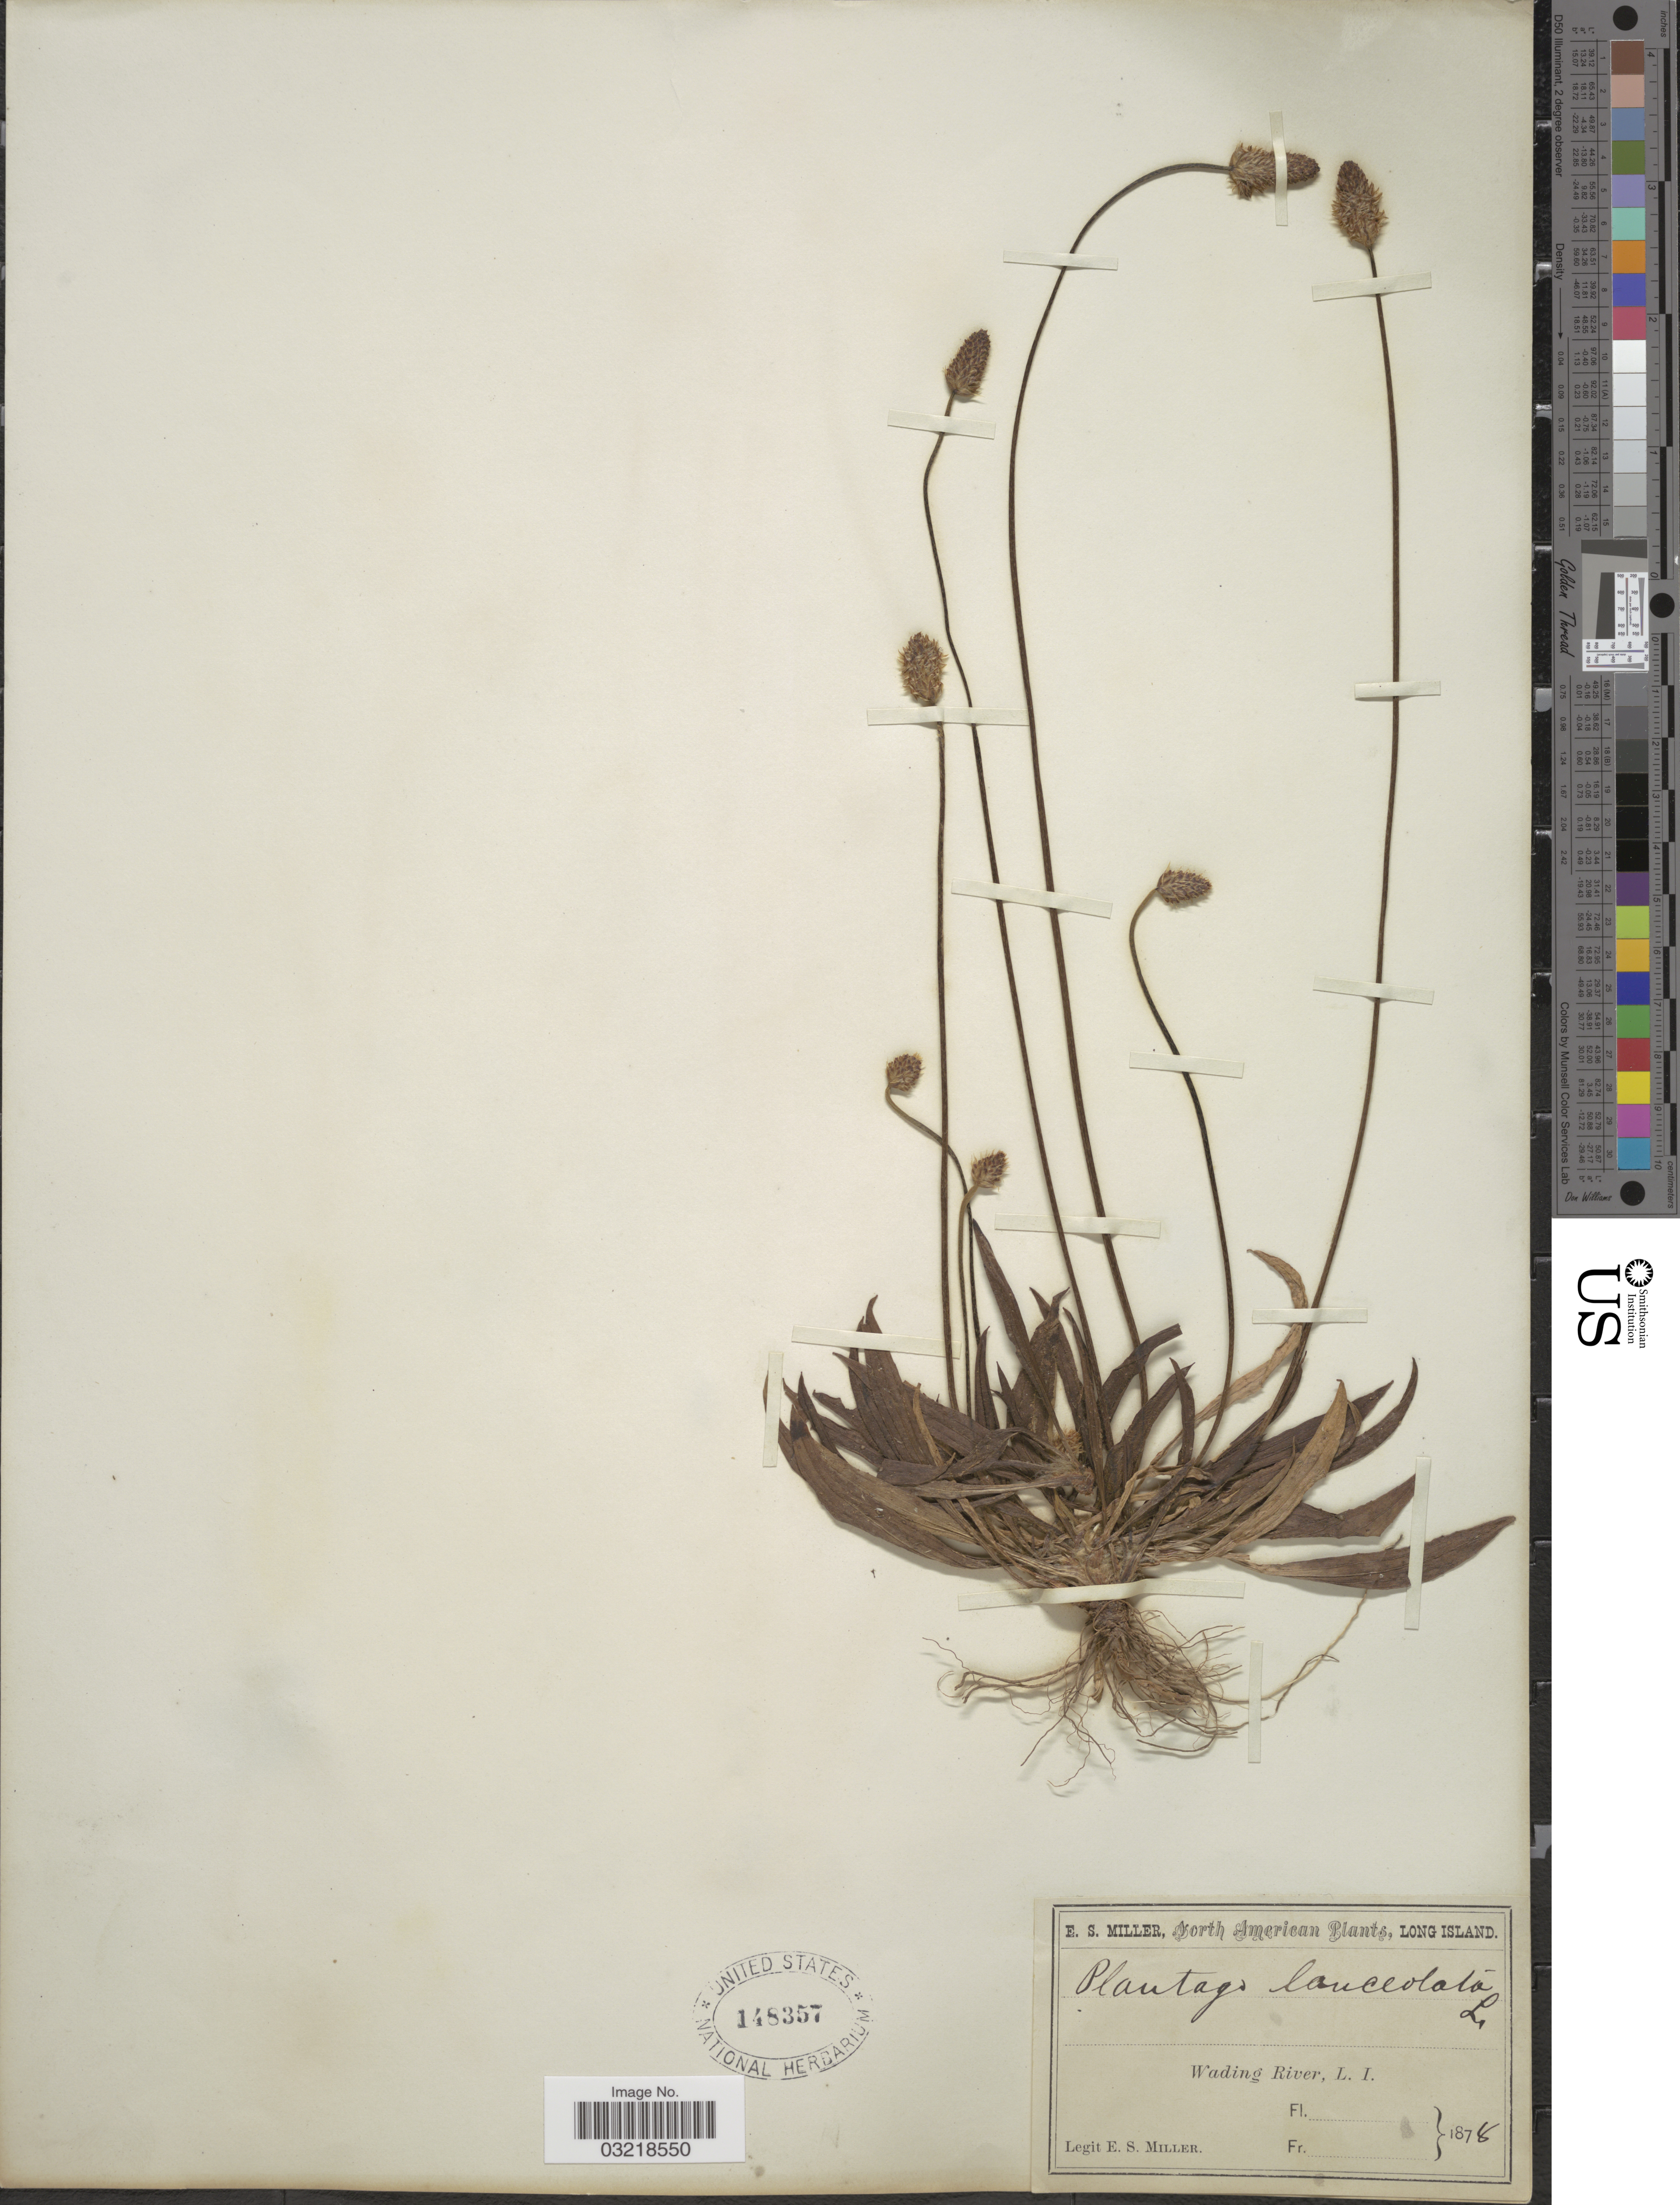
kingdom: Plantae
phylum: Tracheophyta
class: Magnoliopsida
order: Lamiales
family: Plantaginaceae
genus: Plantago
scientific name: Plantago lanceolata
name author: L.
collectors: E. S. Miller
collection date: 1878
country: United States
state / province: New York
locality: Long Island. Wading River, L.I.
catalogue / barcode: US 148357